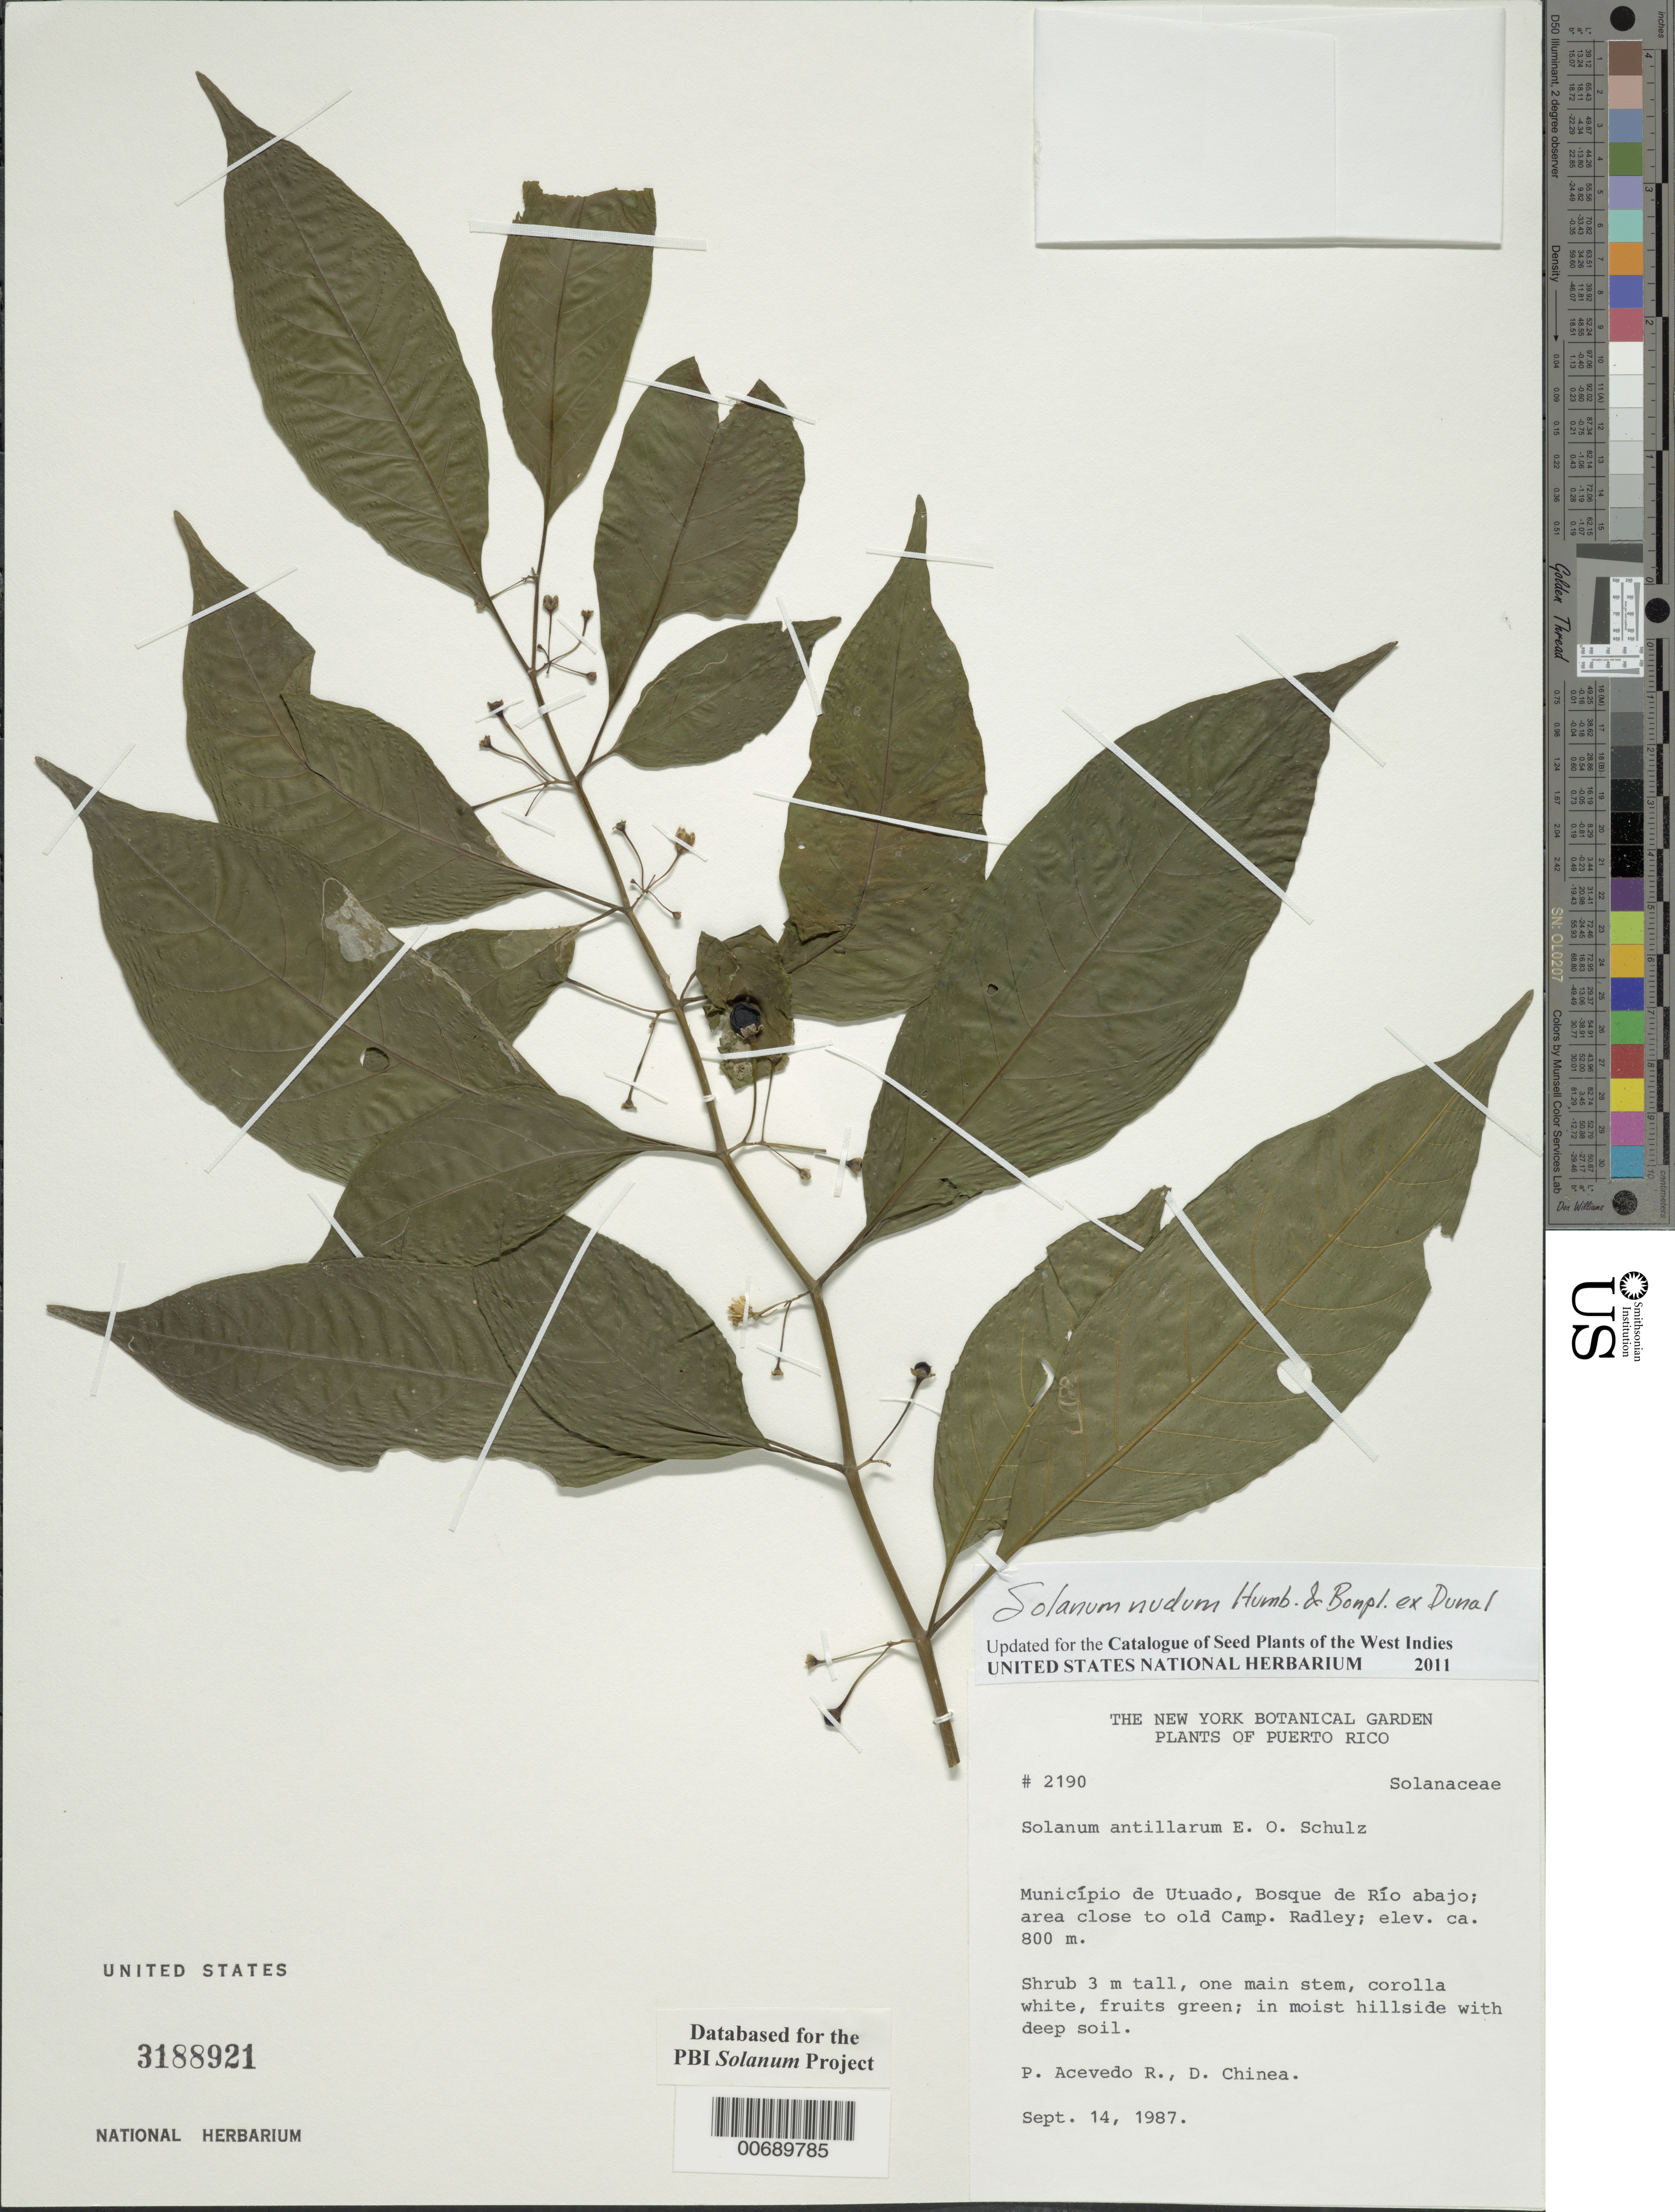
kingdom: Plantae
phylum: Tracheophyta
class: Magnoliopsida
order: Solanales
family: Solanaceae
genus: Solanum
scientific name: Solanum antillarum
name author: O.E. Schulz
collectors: P. Acevedo-Rodr. & D. Chinea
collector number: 2190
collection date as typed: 10 Sep 1987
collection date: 1987-09-10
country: Puerto Rico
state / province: Arecibo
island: Puerto Rico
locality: Arecibo; Bosque de Río Abajo, Camp Radley.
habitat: Area adjacent to camp.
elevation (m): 300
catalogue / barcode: US 3188921